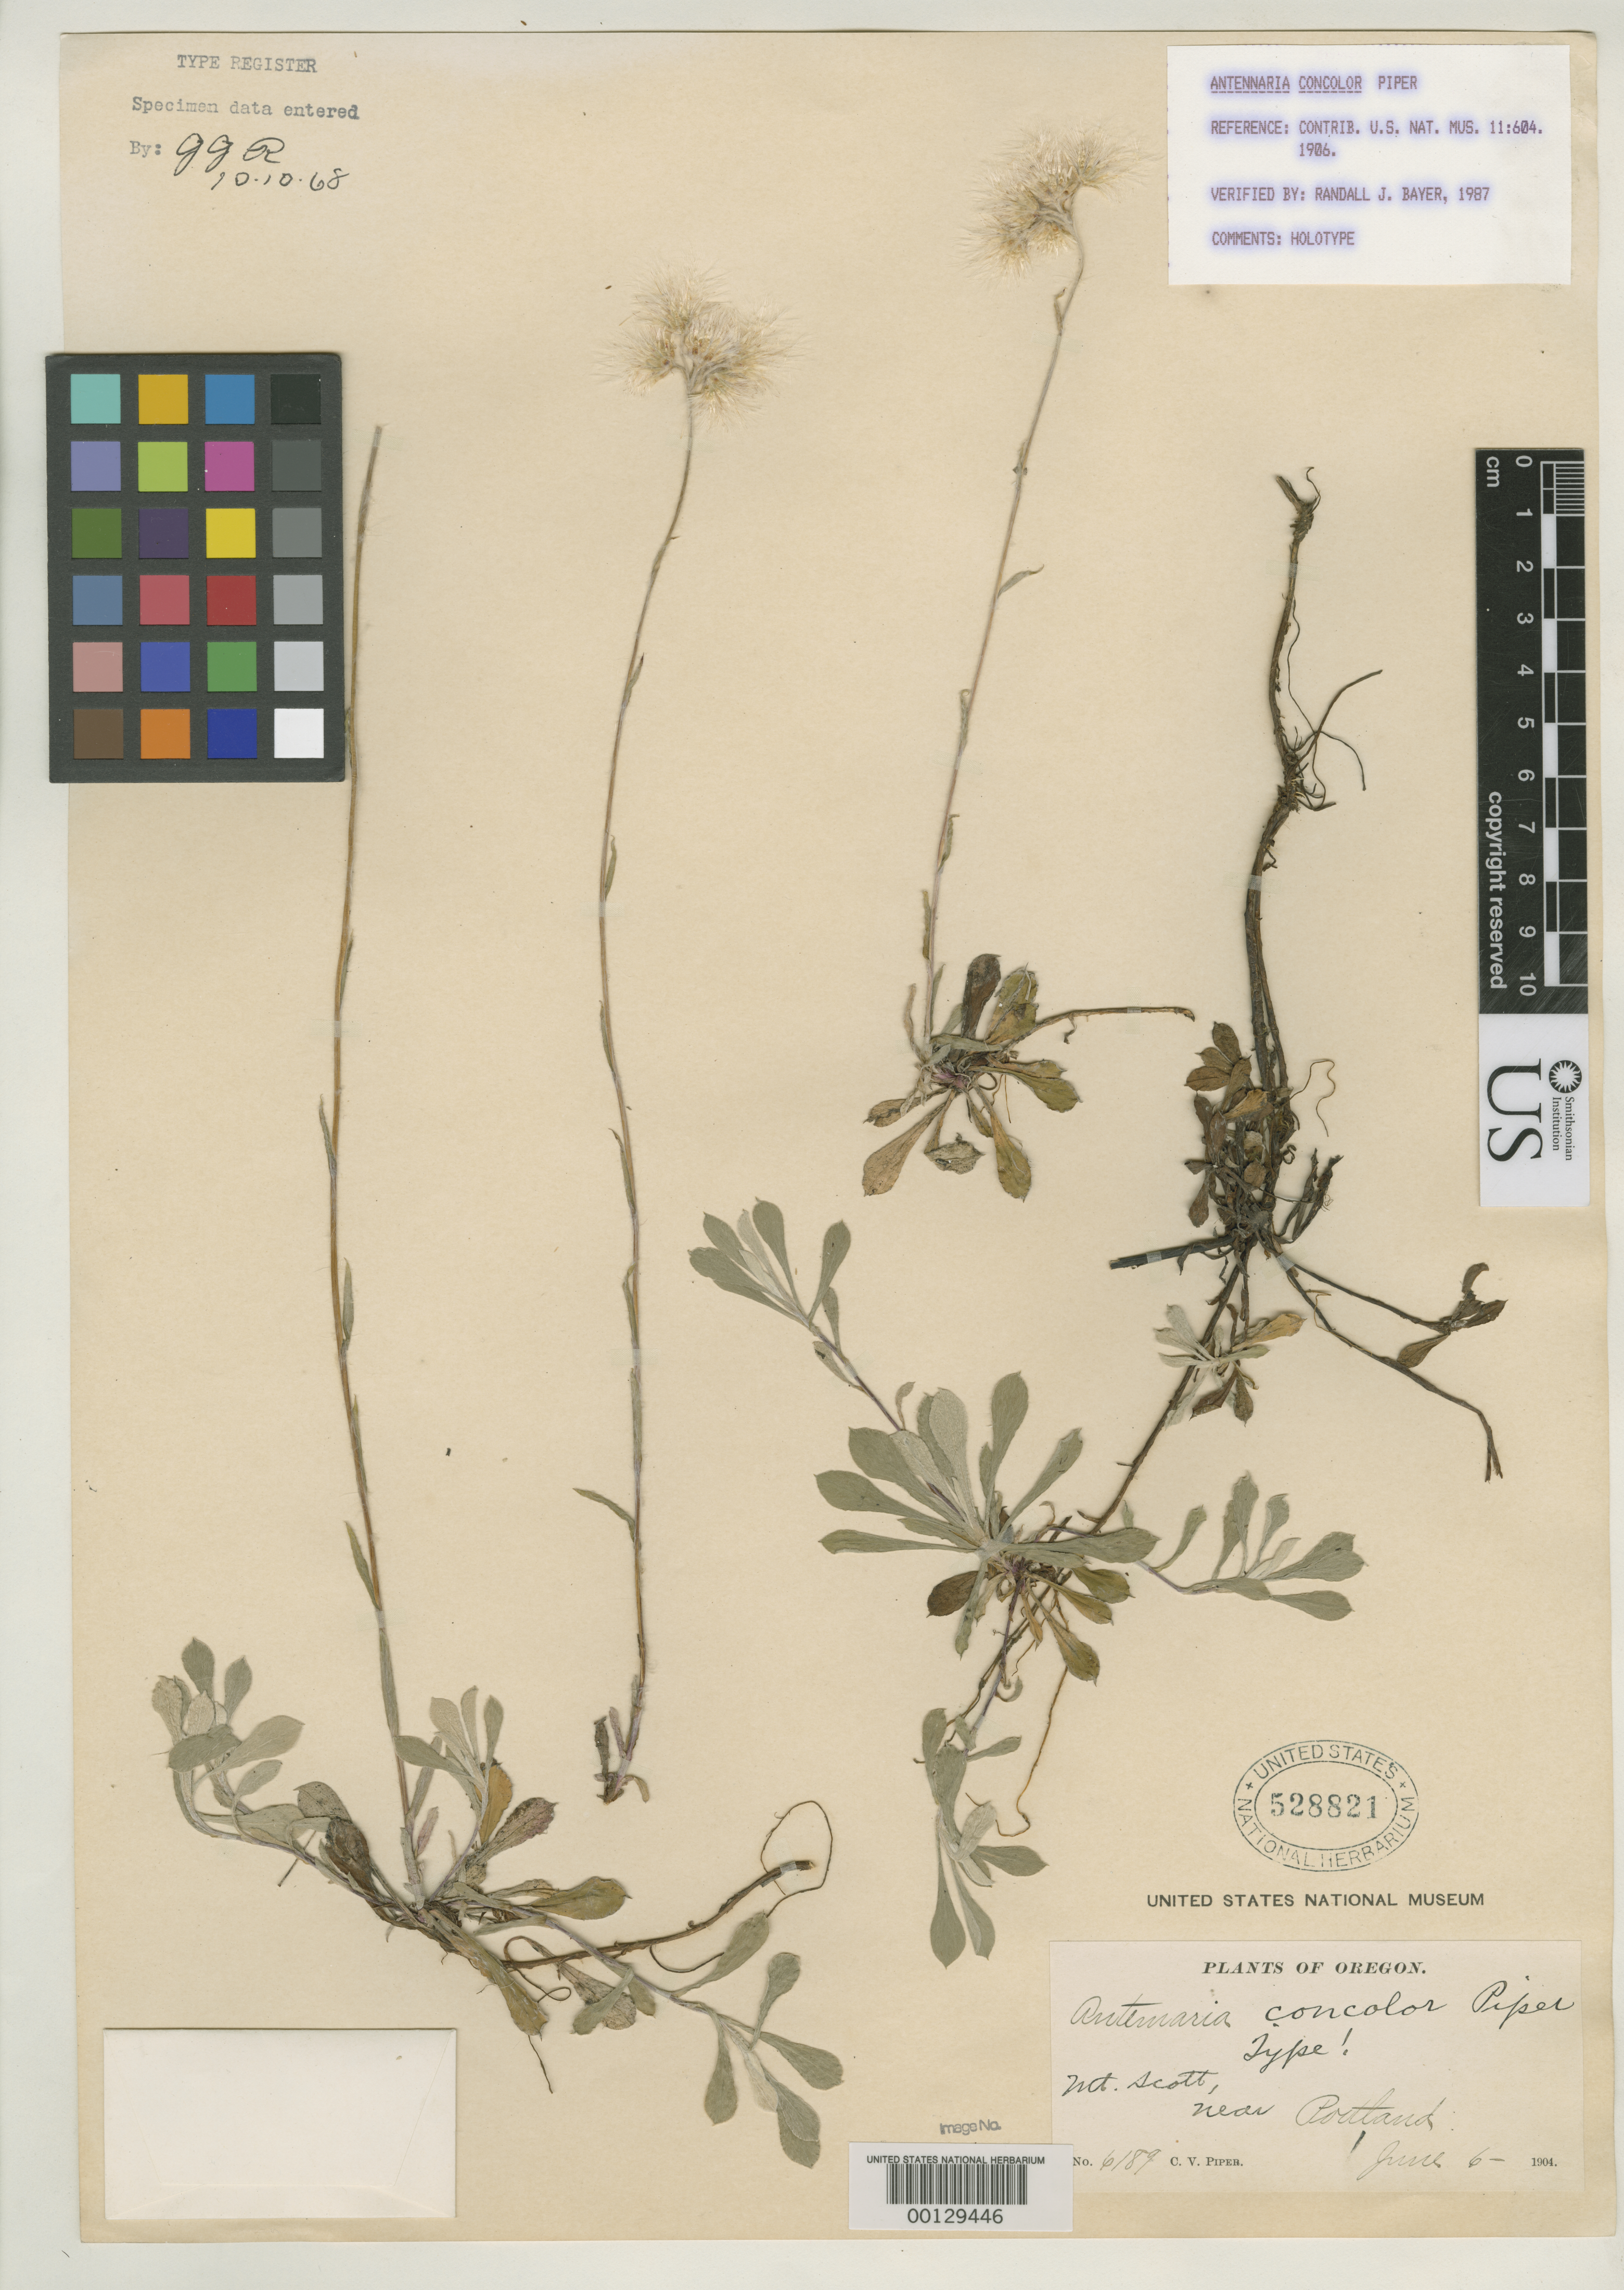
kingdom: Plantae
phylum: Tracheophyta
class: Magnoliopsida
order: Asterales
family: Asteraceae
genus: Antennaria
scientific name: Antennaria concolor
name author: Piper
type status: Holotype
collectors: C. V. Piper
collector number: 6189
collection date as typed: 06 Jun 1904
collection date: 1904-06-06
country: United States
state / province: Oregon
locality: Portland.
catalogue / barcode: US 528821